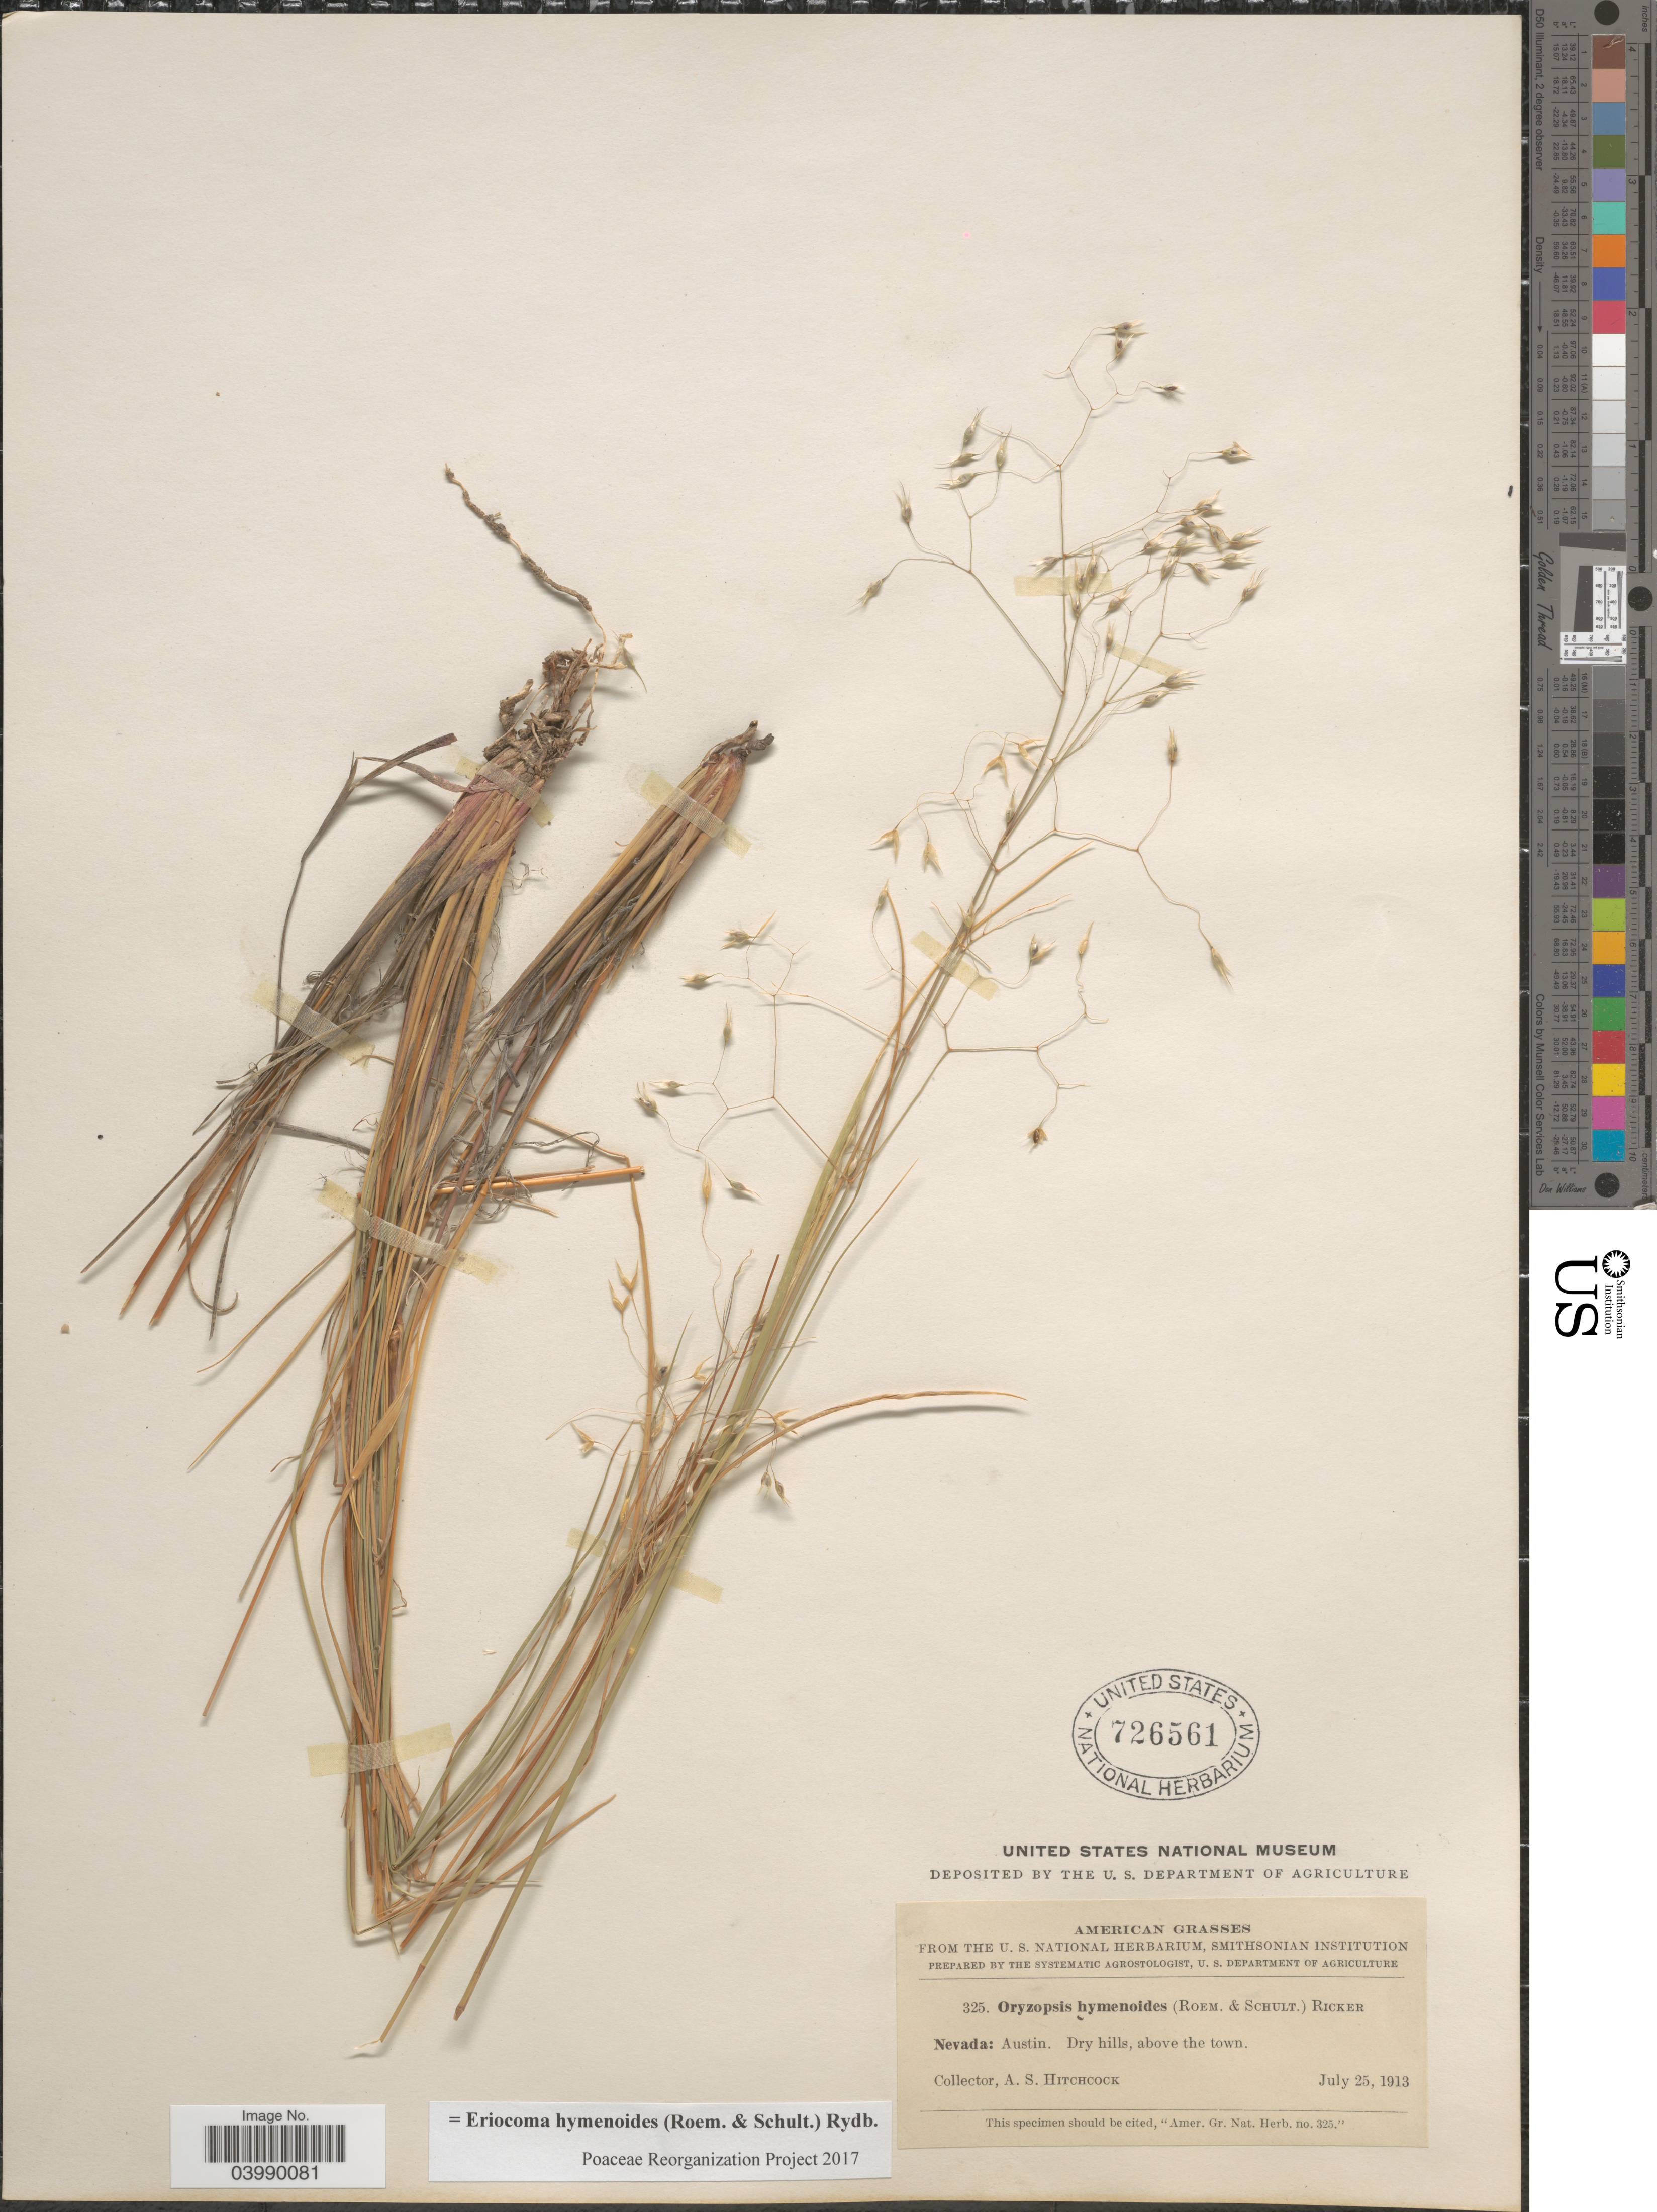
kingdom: Plantae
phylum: Tracheophyta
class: Liliopsida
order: Poales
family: Poaceae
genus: Eriocoma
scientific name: Eriocoma hymenoides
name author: (Roem. & Schult.) Rydb.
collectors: A. S. Hitchcock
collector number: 325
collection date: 1913-07-25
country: United States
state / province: Nevada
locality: Austin. Above the town.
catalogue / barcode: US 726561